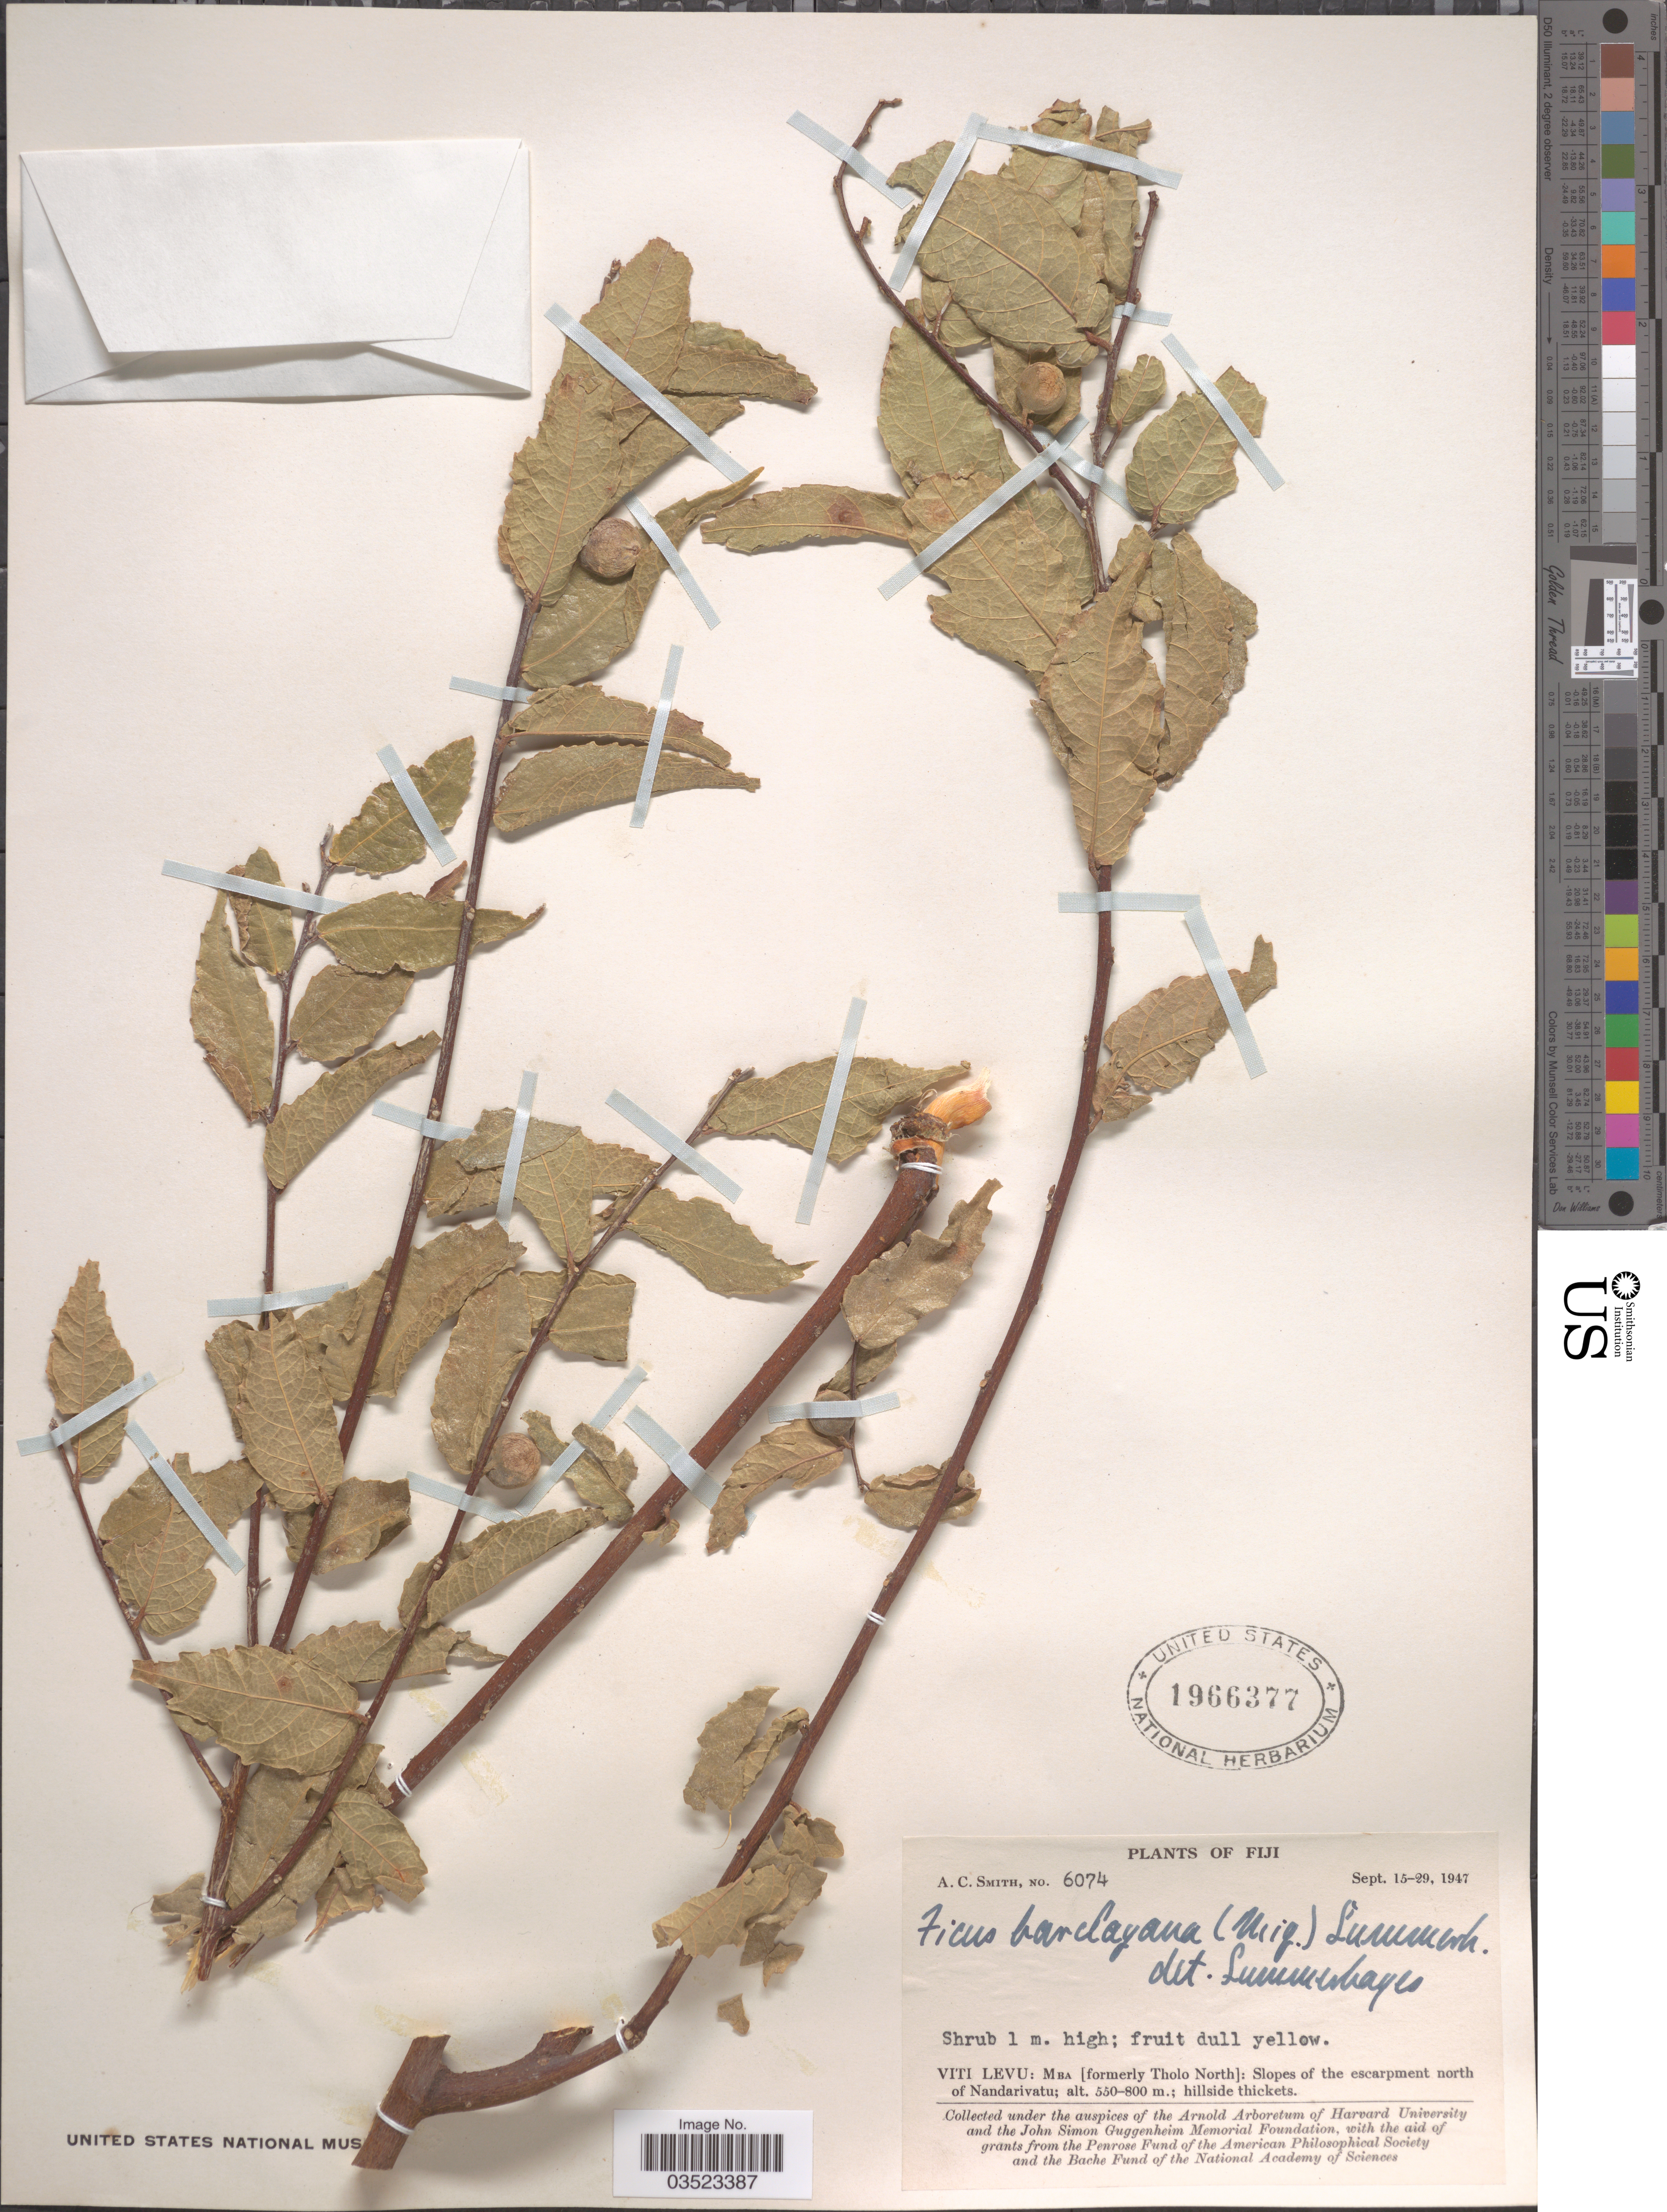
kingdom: Plantae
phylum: Tracheophyta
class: Magnoliopsida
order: Rosales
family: Moraceae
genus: Ficus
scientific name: Ficus barclayana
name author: (Miq.) Summerh.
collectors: A. C. Smith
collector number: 6074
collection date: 1947-09-15/1947-09-29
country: Fiji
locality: Viti Levu: Mba [formerly Tholo North]: Slopes of the escarpment north of Nandarivatu. hillside thickets.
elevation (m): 550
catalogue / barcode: US 1966377